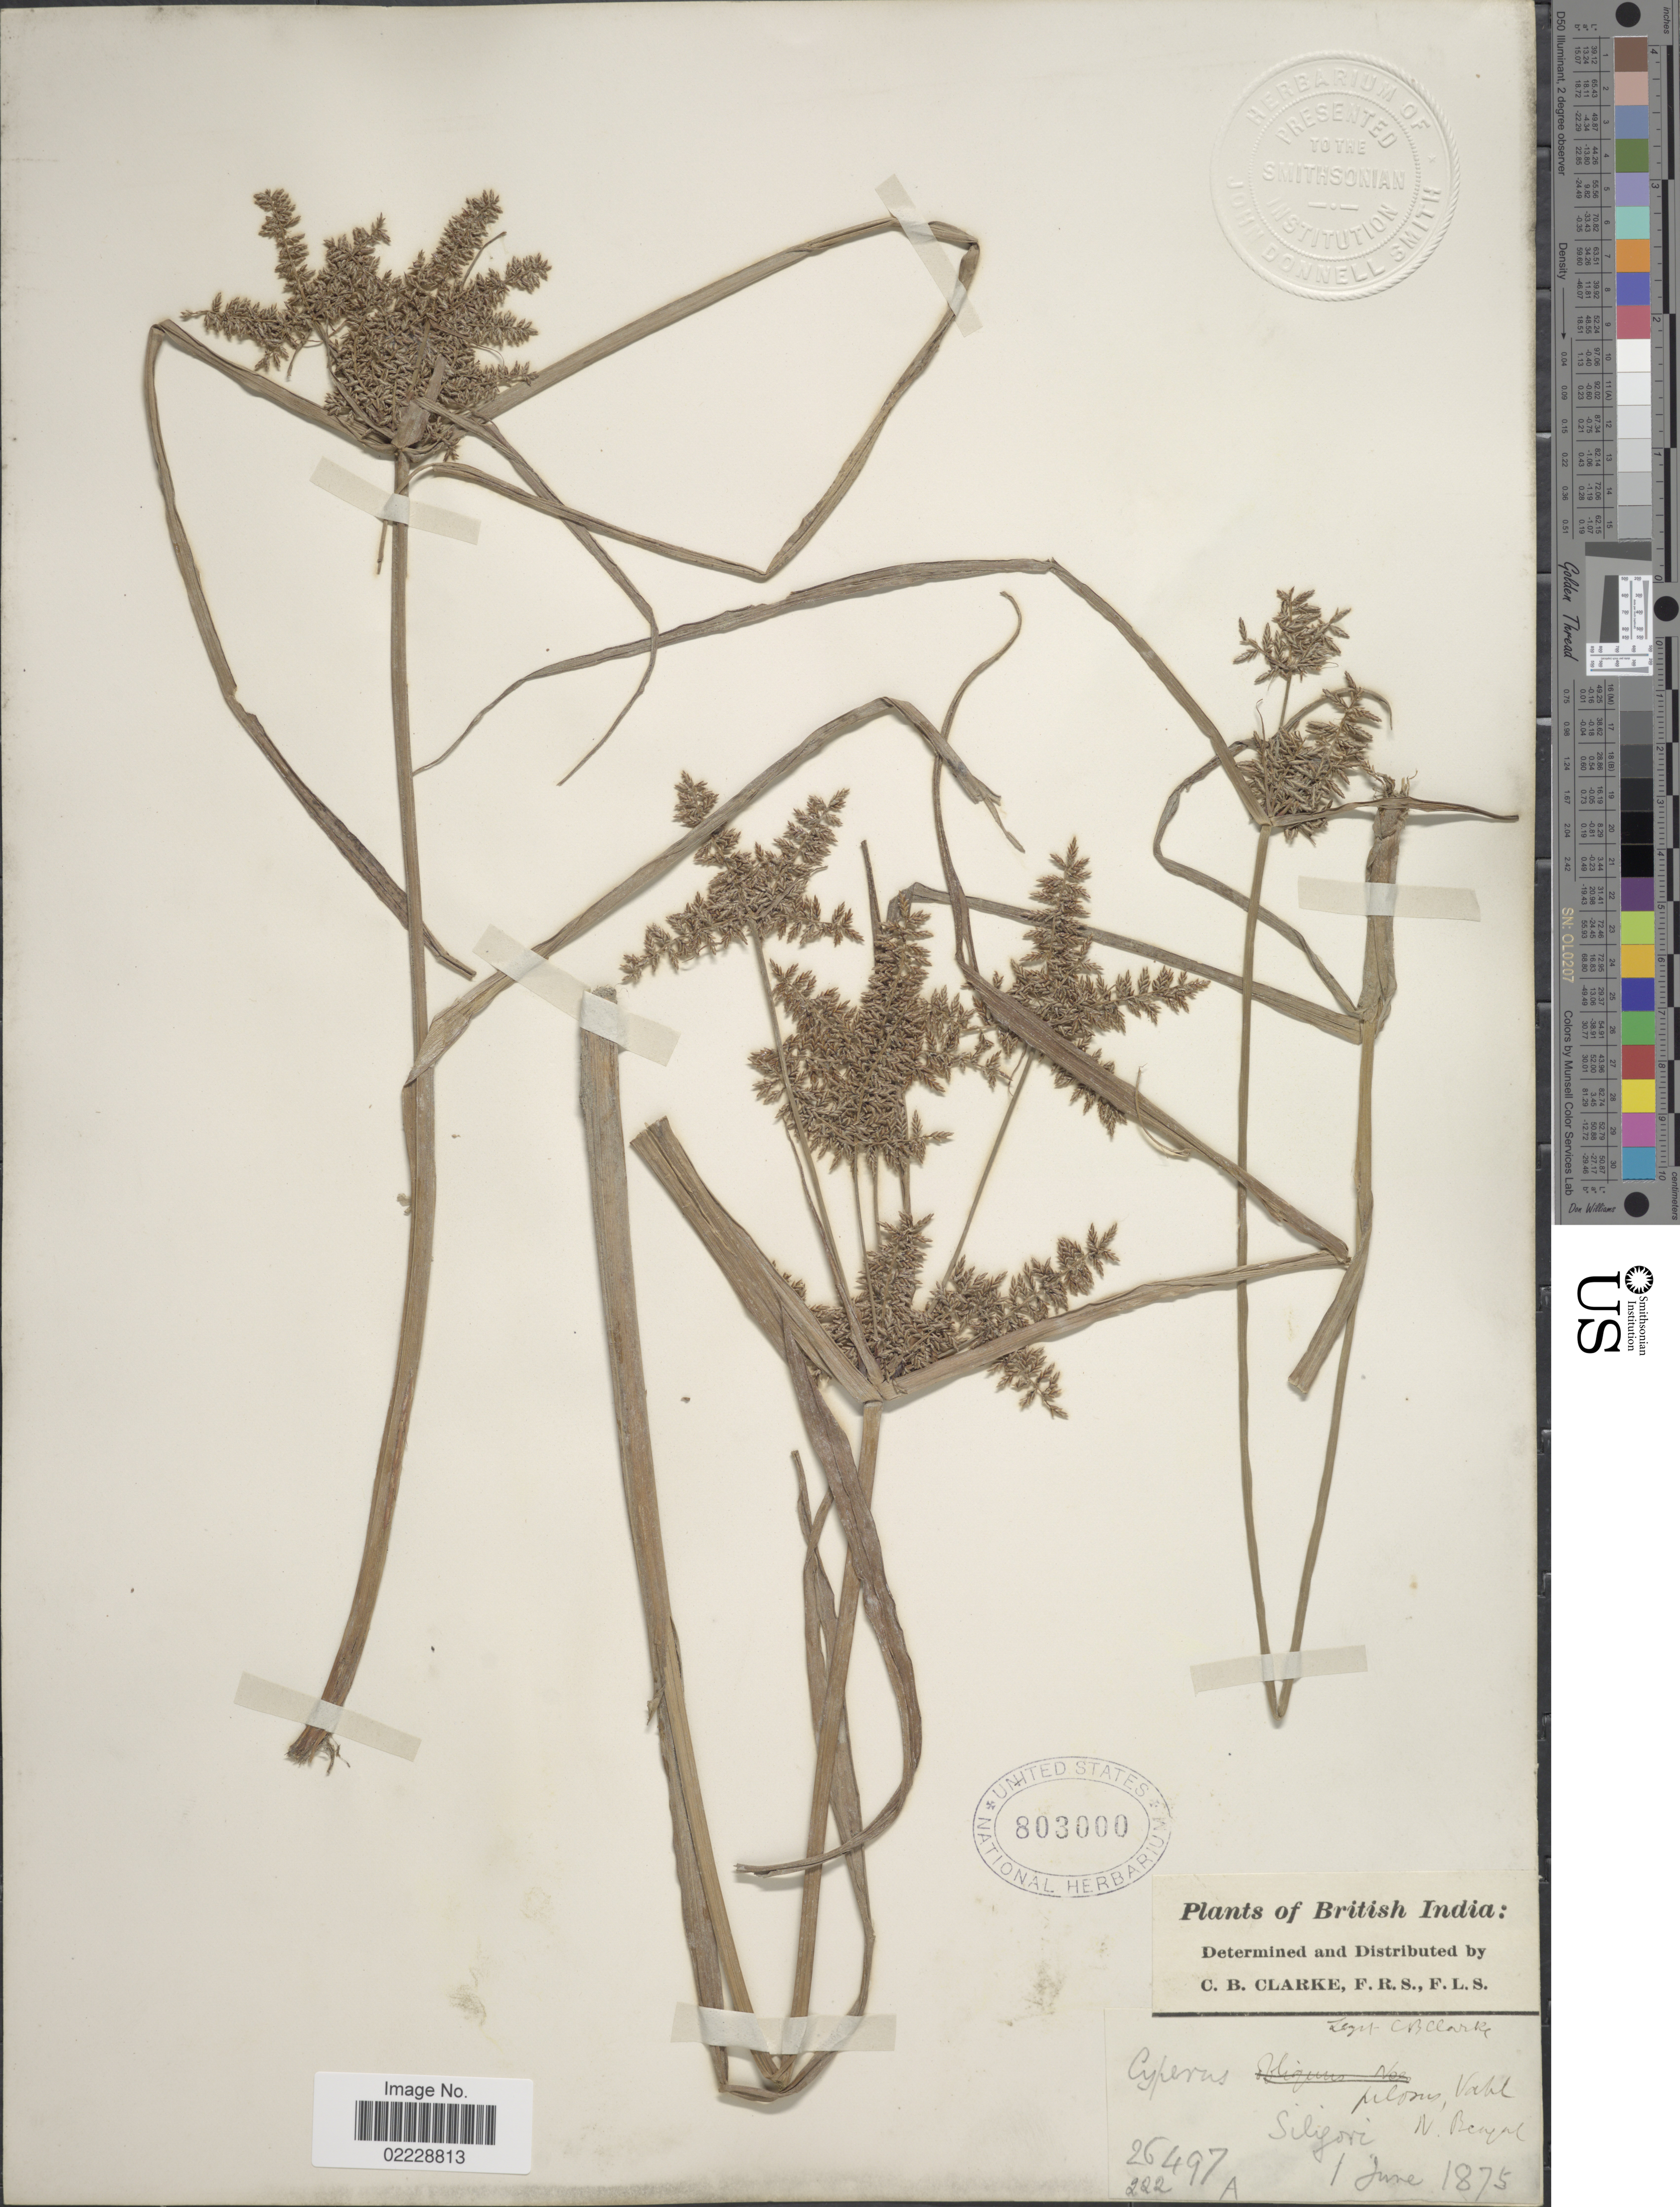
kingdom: Plantae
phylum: Tracheophyta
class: Liliopsida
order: Poales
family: Cyperaceae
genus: Cyperus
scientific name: Cyperus pilosus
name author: Vahl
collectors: C. B. Clarke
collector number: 26497A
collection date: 1875-06-01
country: India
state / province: West Bengal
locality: British India, Siliguri, N. Bengal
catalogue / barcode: US 803000